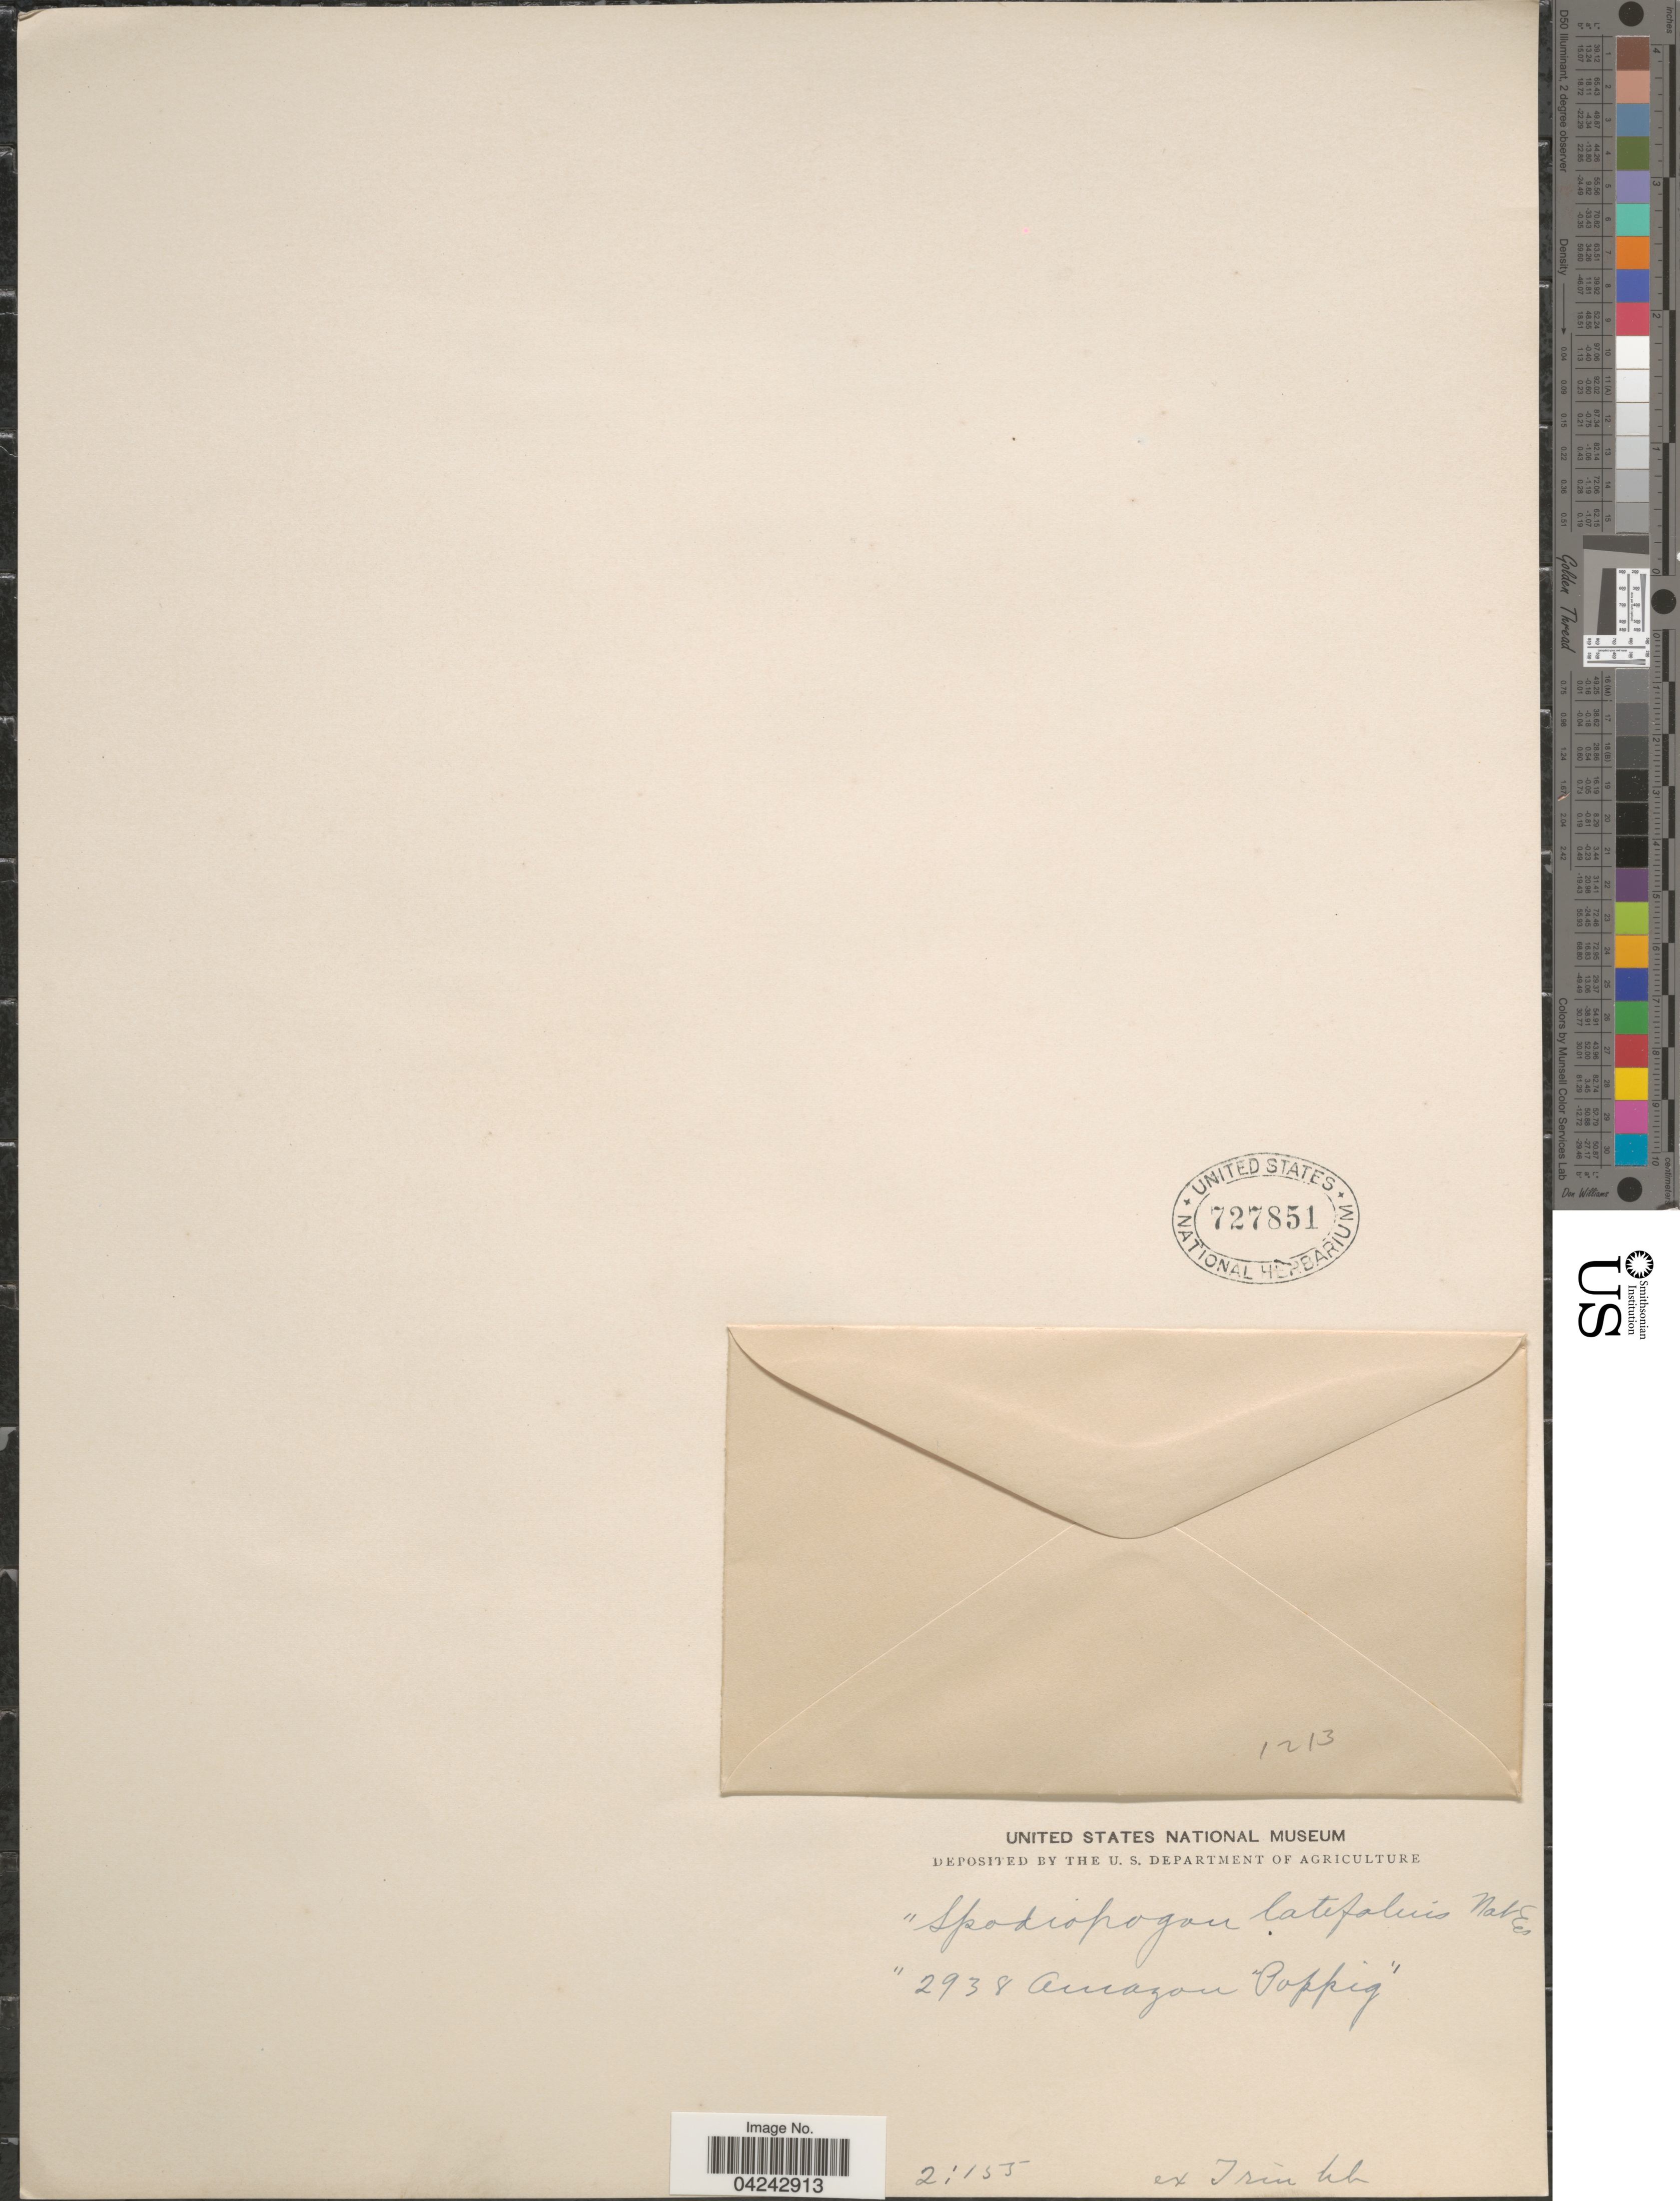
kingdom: Plantae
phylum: Tracheophyta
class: Liliopsida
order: Poales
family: Poaceae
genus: Ischaemum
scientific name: Ischaemum latifolium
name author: (Spreng.) Kunth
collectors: -. Poppig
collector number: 2938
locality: Amazon.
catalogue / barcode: US 727851